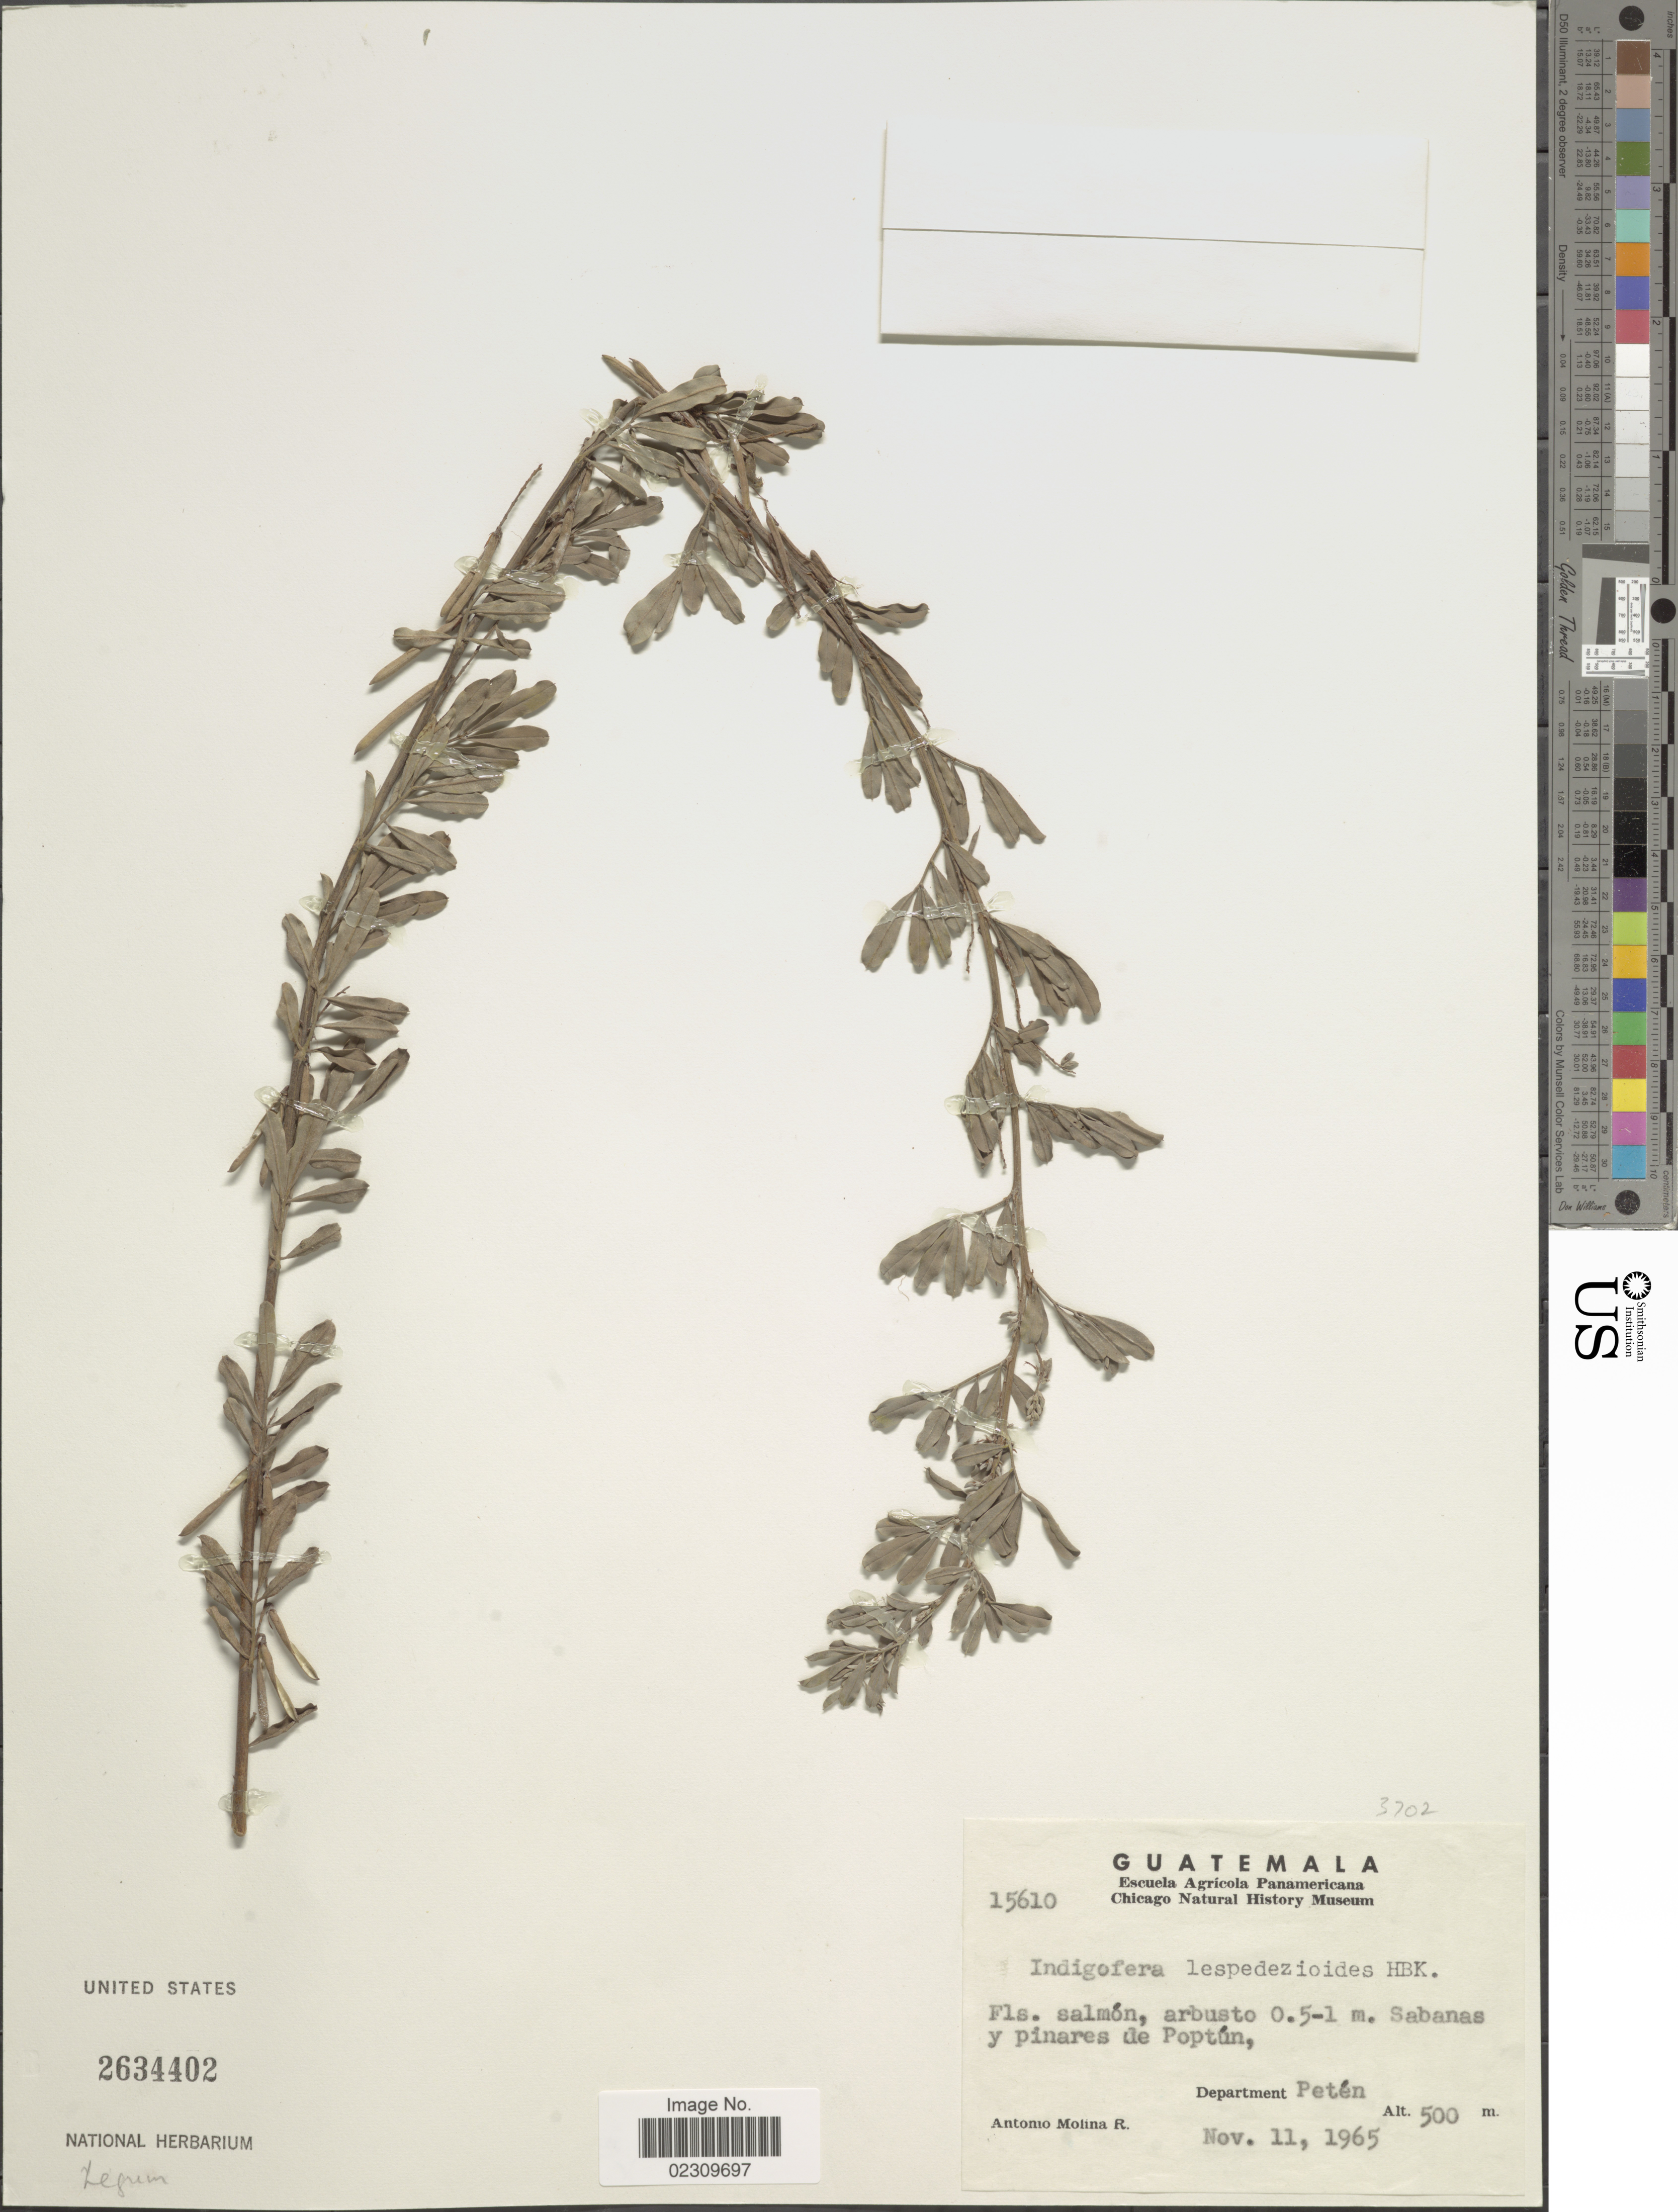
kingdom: Plantae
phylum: Tracheophyta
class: Magnoliopsida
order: Fabales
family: Fabaceae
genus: Indigofera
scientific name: Indigofera lespedezioides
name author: Kunth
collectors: A. Molina R.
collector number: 15610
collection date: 1965-11-11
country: Guatemala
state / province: El Petén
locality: Sabanas y pinares de Poptún, Departamento Petßn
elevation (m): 500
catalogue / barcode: US 2634402